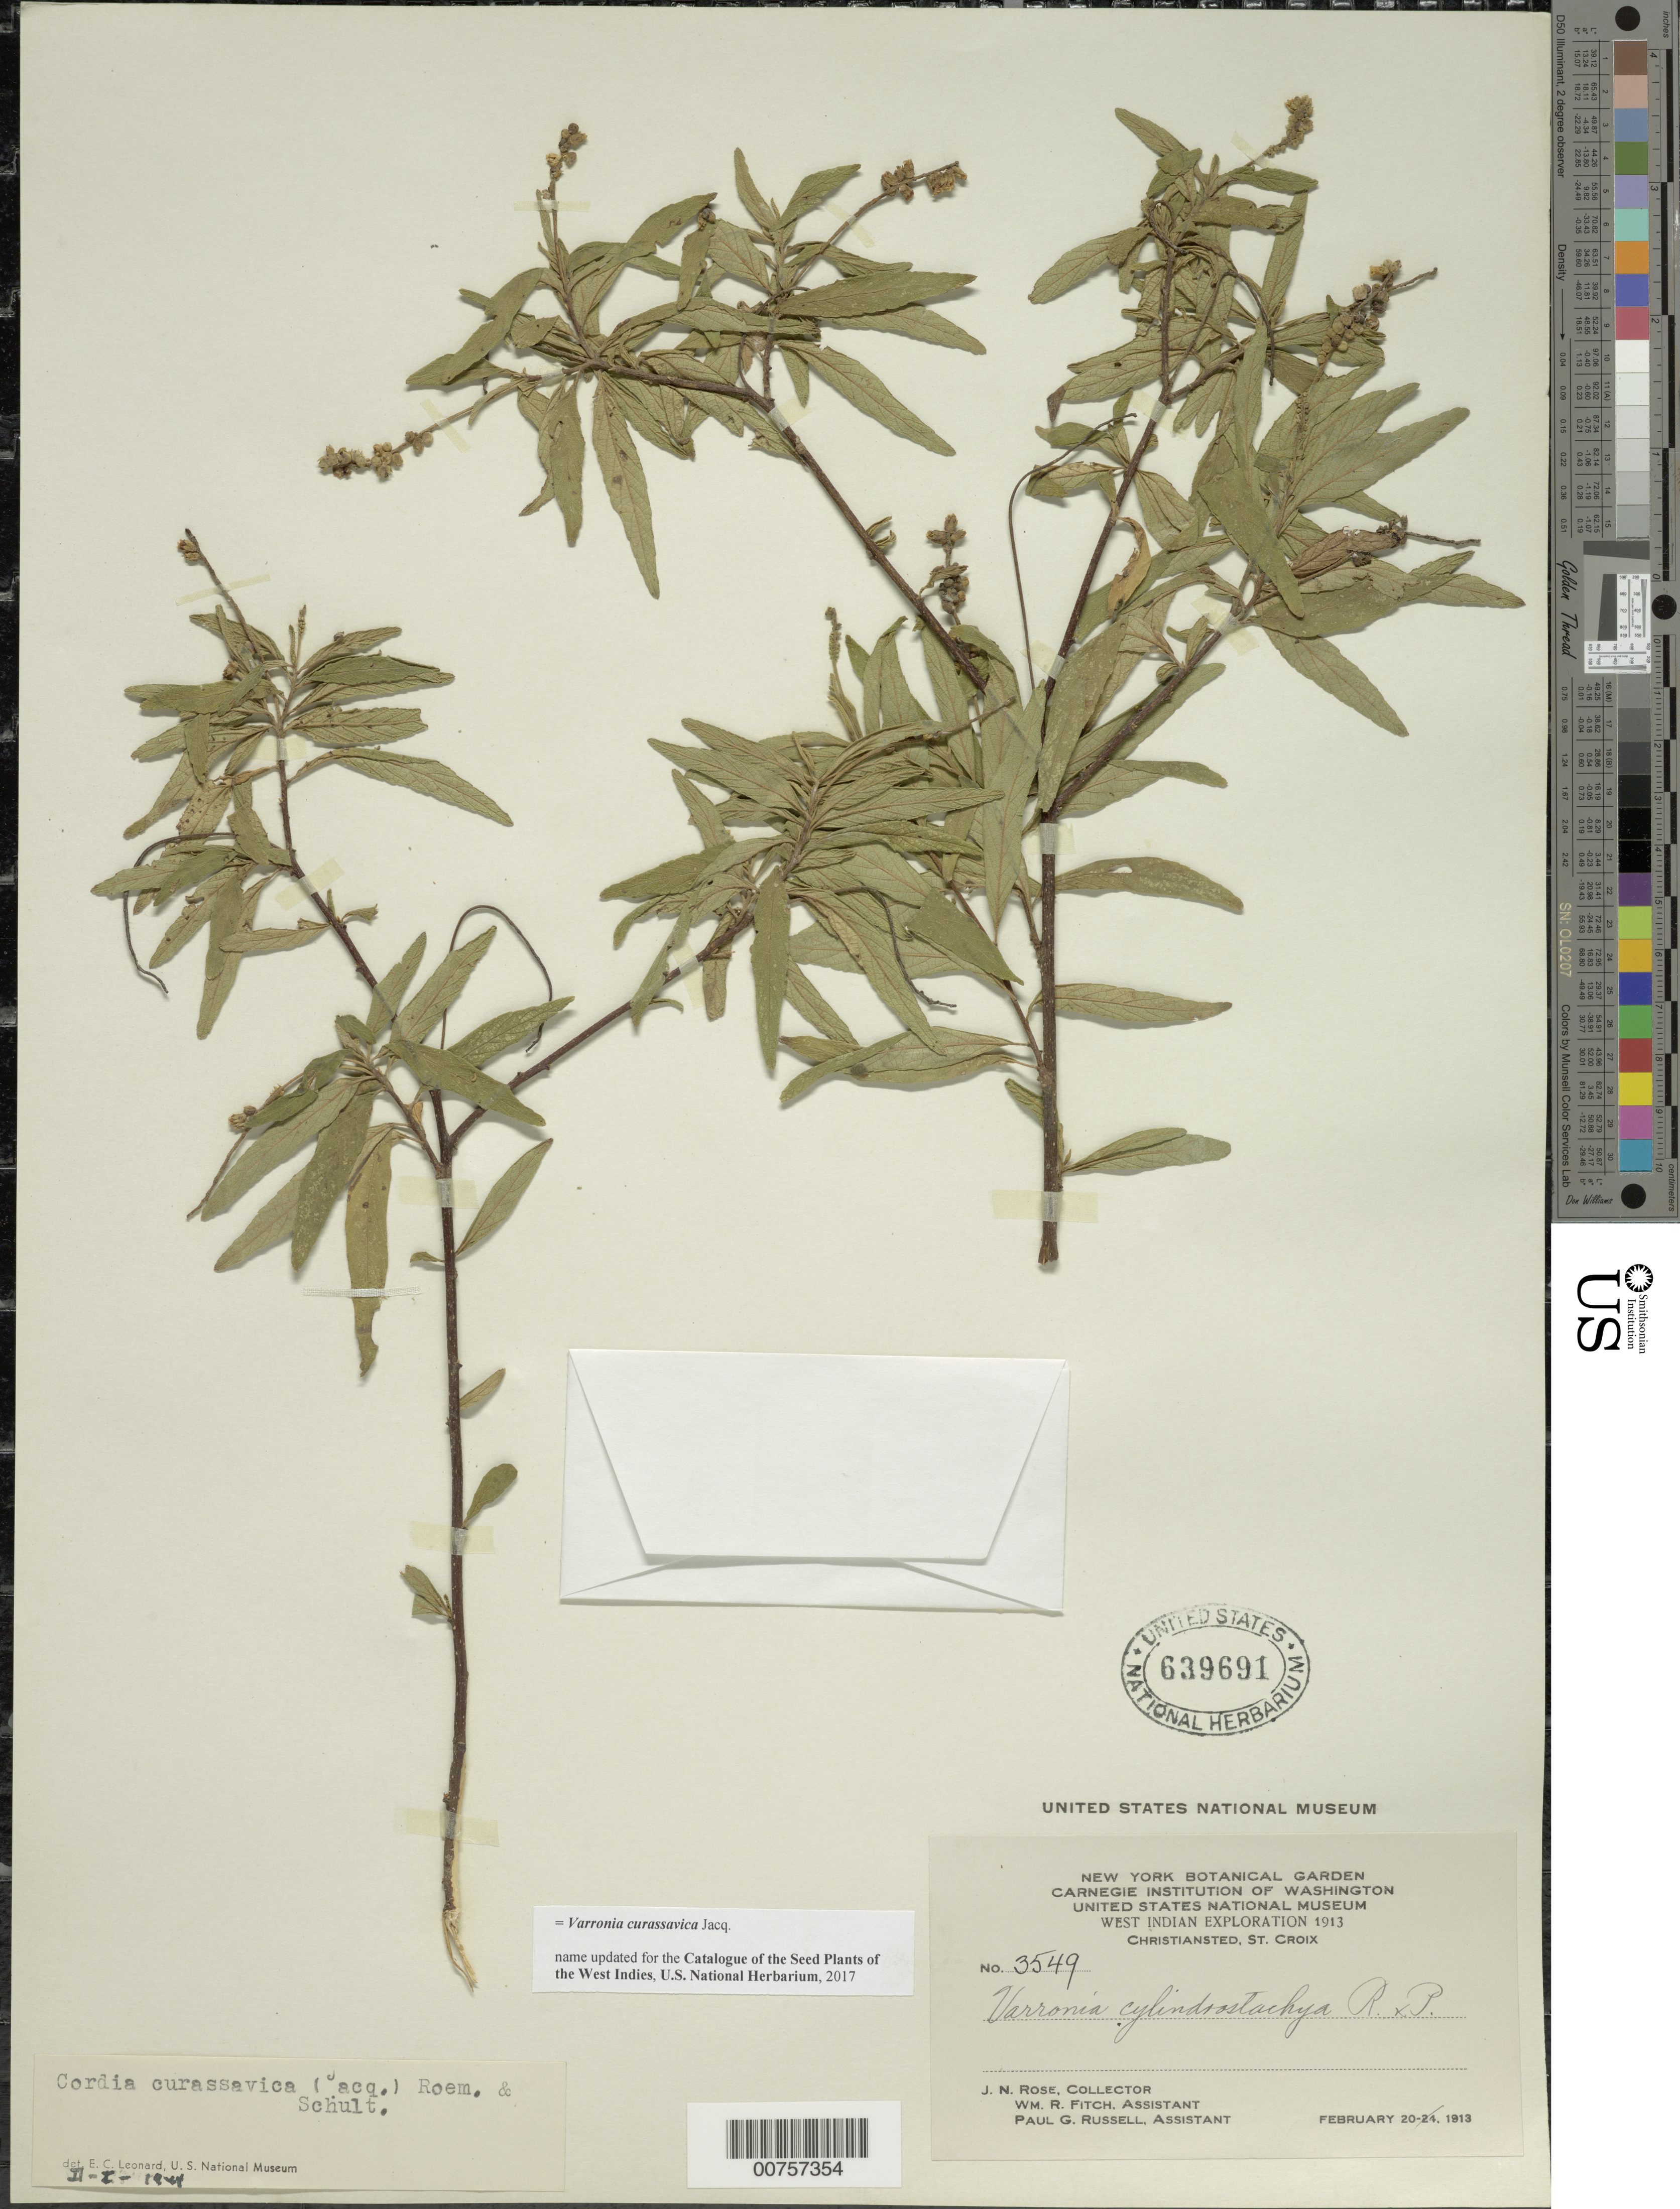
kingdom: Plantae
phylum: Tracheophyta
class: Magnoliopsida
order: Boraginales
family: Cordiaceae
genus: Varronia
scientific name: Varronia curassavica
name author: Jacq.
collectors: J. N. Rose, W. R. Fitch & P. G. Russell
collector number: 3549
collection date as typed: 20 Feb 1913 to 24 Feb 1913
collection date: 1913-02-20/1913-02-24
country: U.S. Virgin Islands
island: St. Croix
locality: Christiansted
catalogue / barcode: US 639691